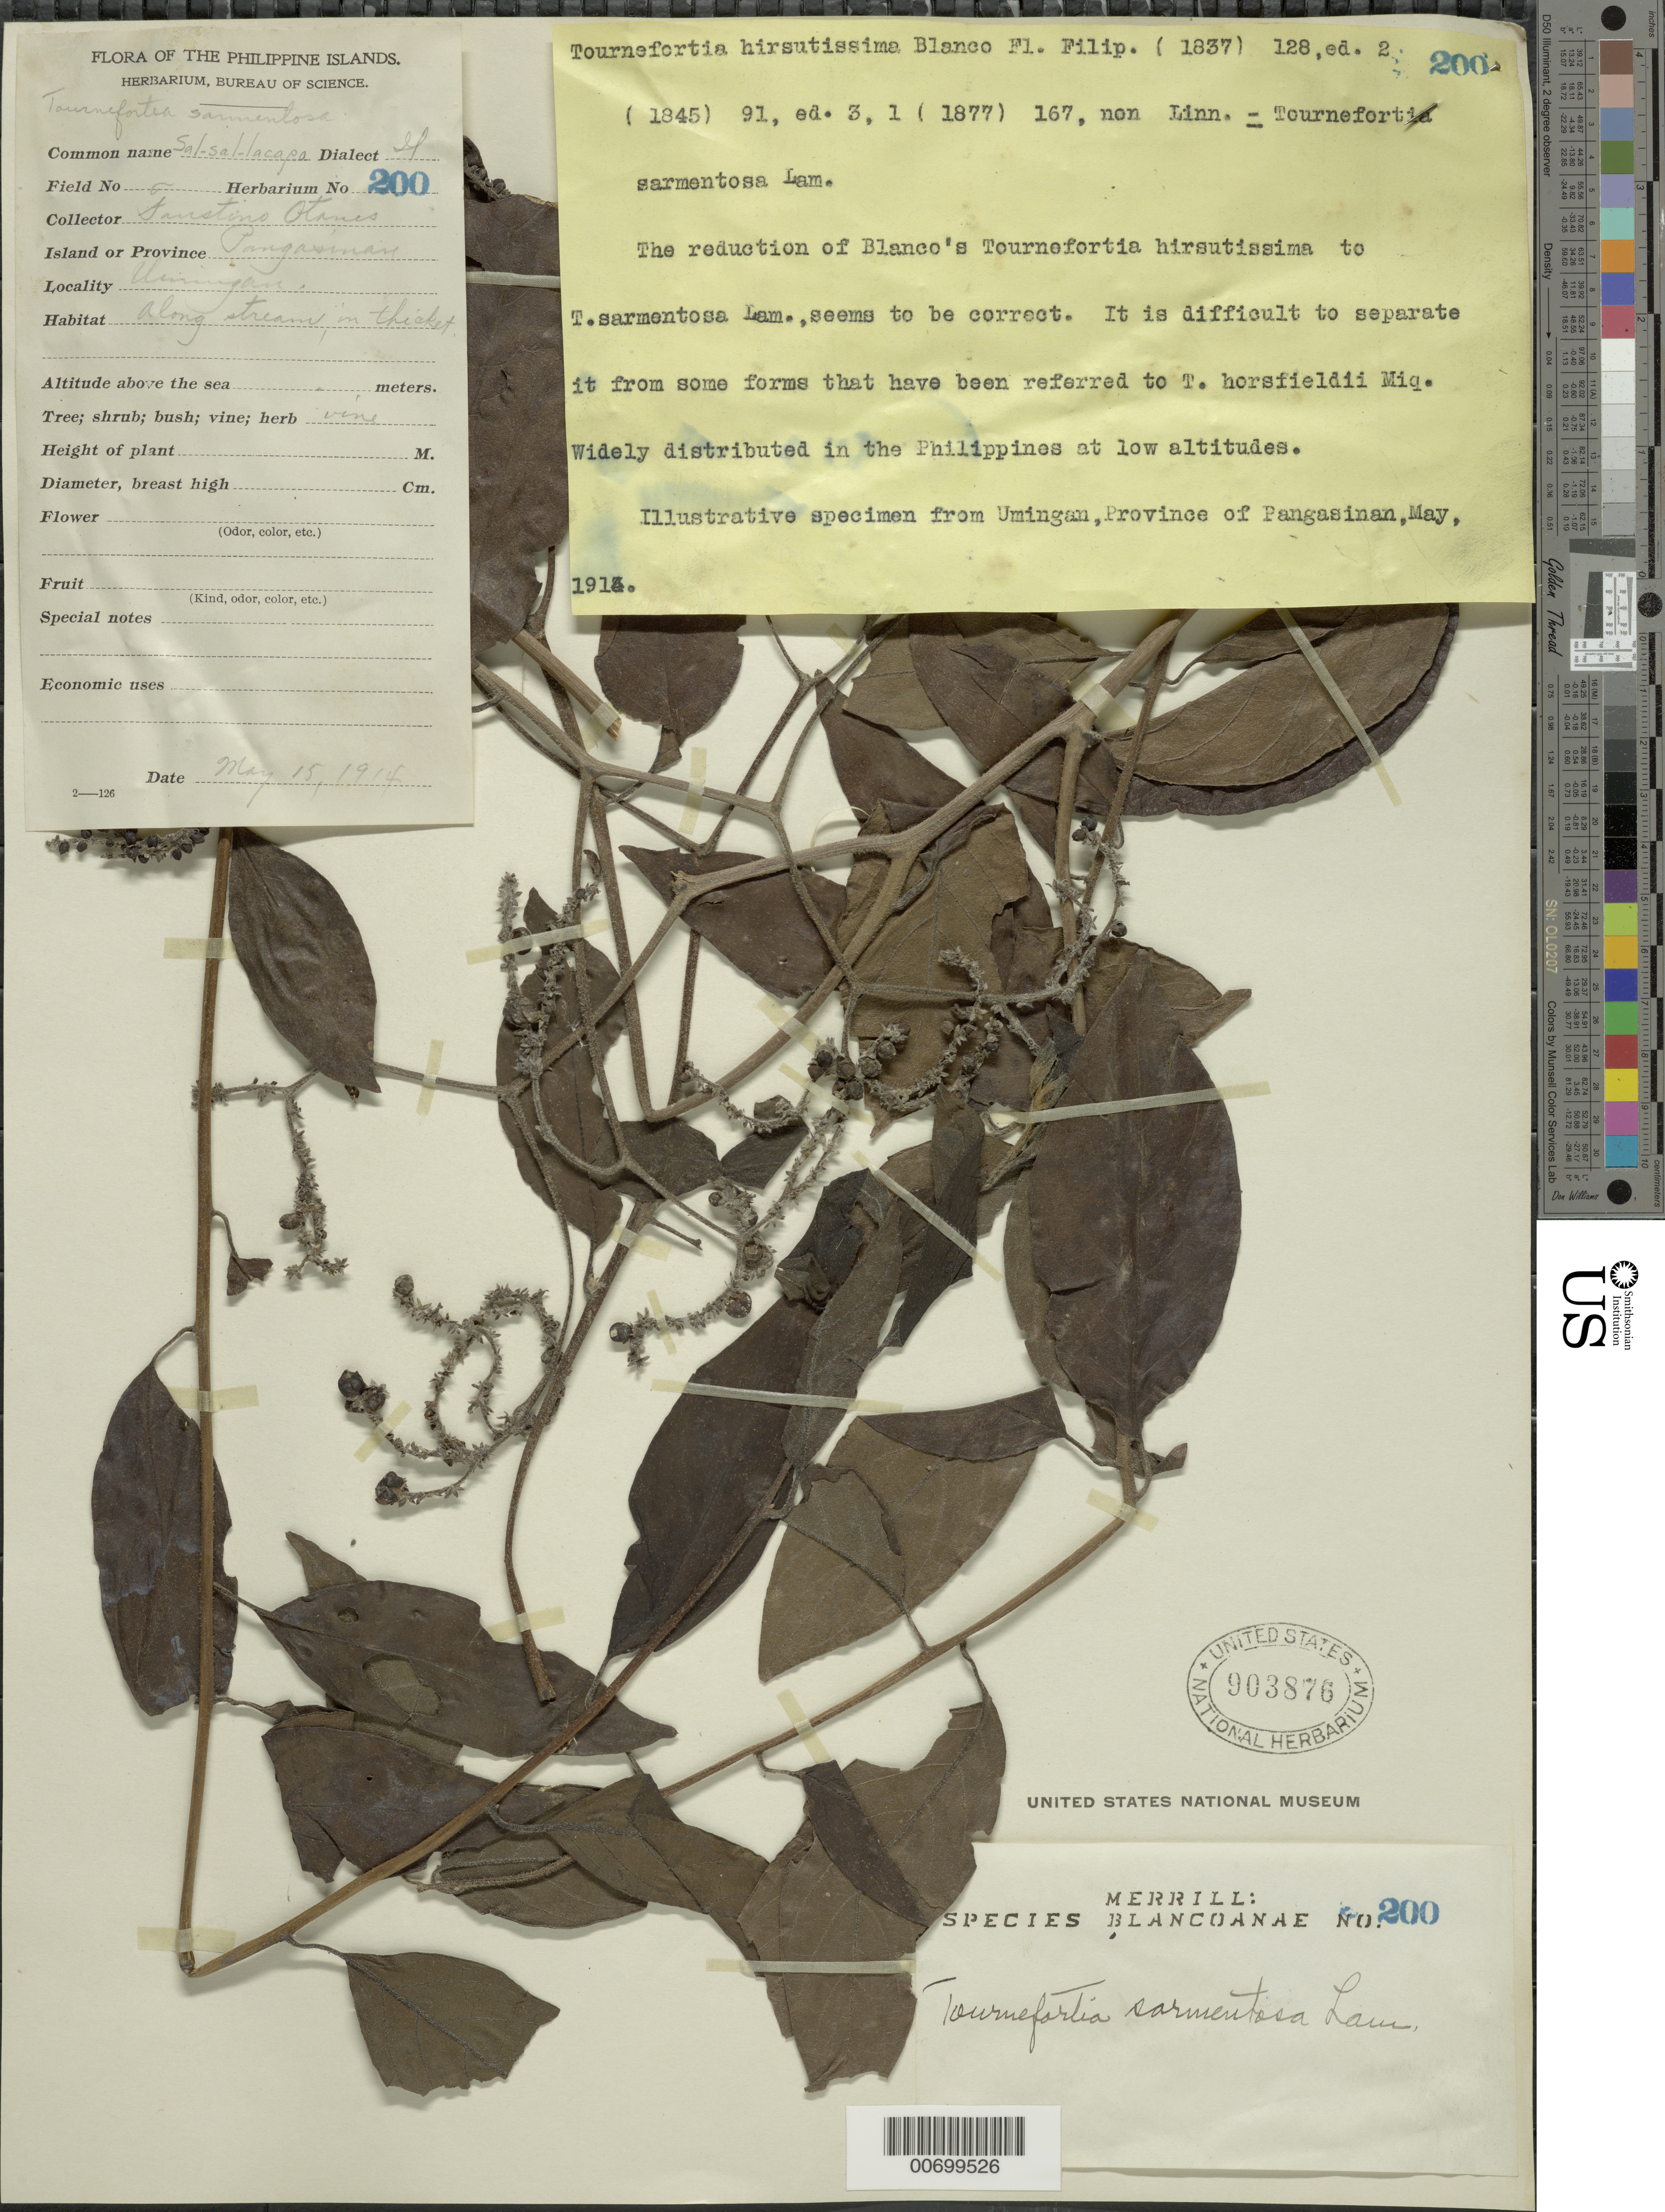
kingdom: Plantae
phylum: Tracheophyta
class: Magnoliopsida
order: Boraginales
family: Heliotropiaceae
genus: Tournefortia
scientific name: Tournefortia sarmentosa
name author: Lam.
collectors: F. Q. Otanes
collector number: Sp. Blancoan. 0200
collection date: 1914-05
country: Philippines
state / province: Ilocos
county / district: Pangasinan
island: Luzon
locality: Umingan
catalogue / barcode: US 903876